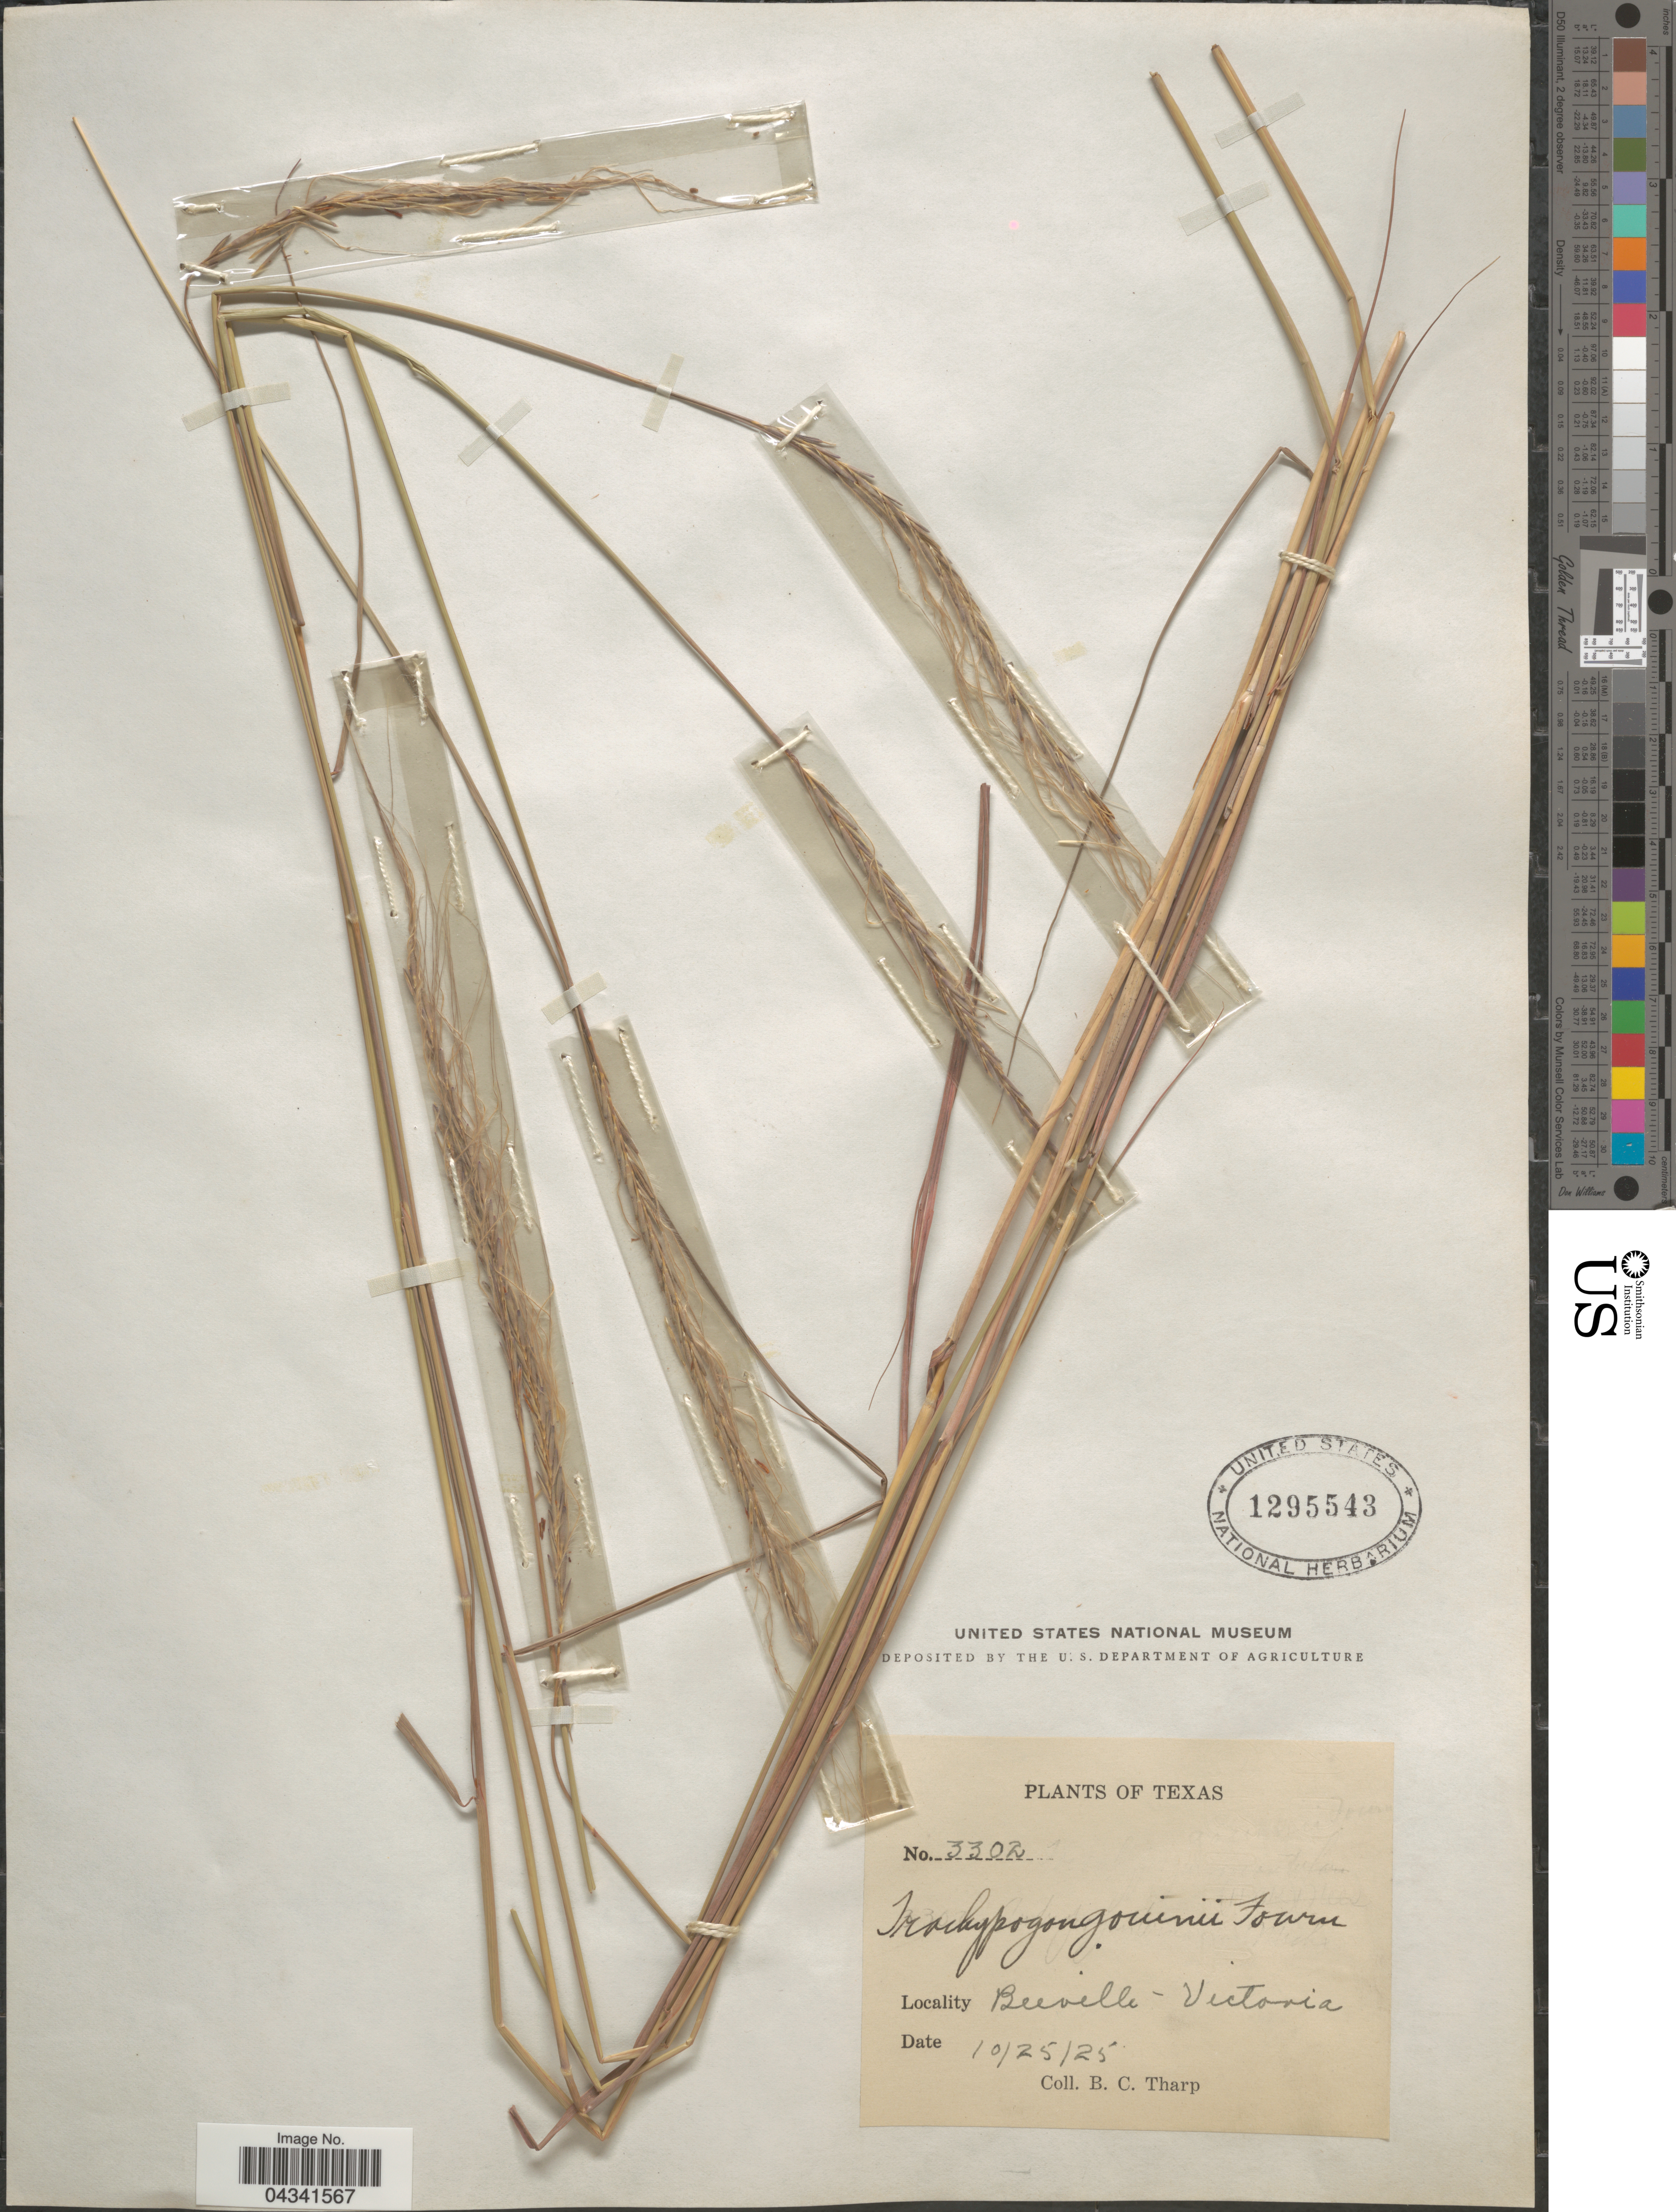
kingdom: Plantae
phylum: Tracheophyta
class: Liliopsida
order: Poales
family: Poaceae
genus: Trachypogon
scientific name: Trachypogon spicatus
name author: (L. f.) Kuntze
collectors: B. C. Tharp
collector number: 3302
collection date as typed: Transcribed d/m/y: 25/10/25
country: United States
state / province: Texas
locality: Beeville - Victoria.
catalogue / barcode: US 1295543